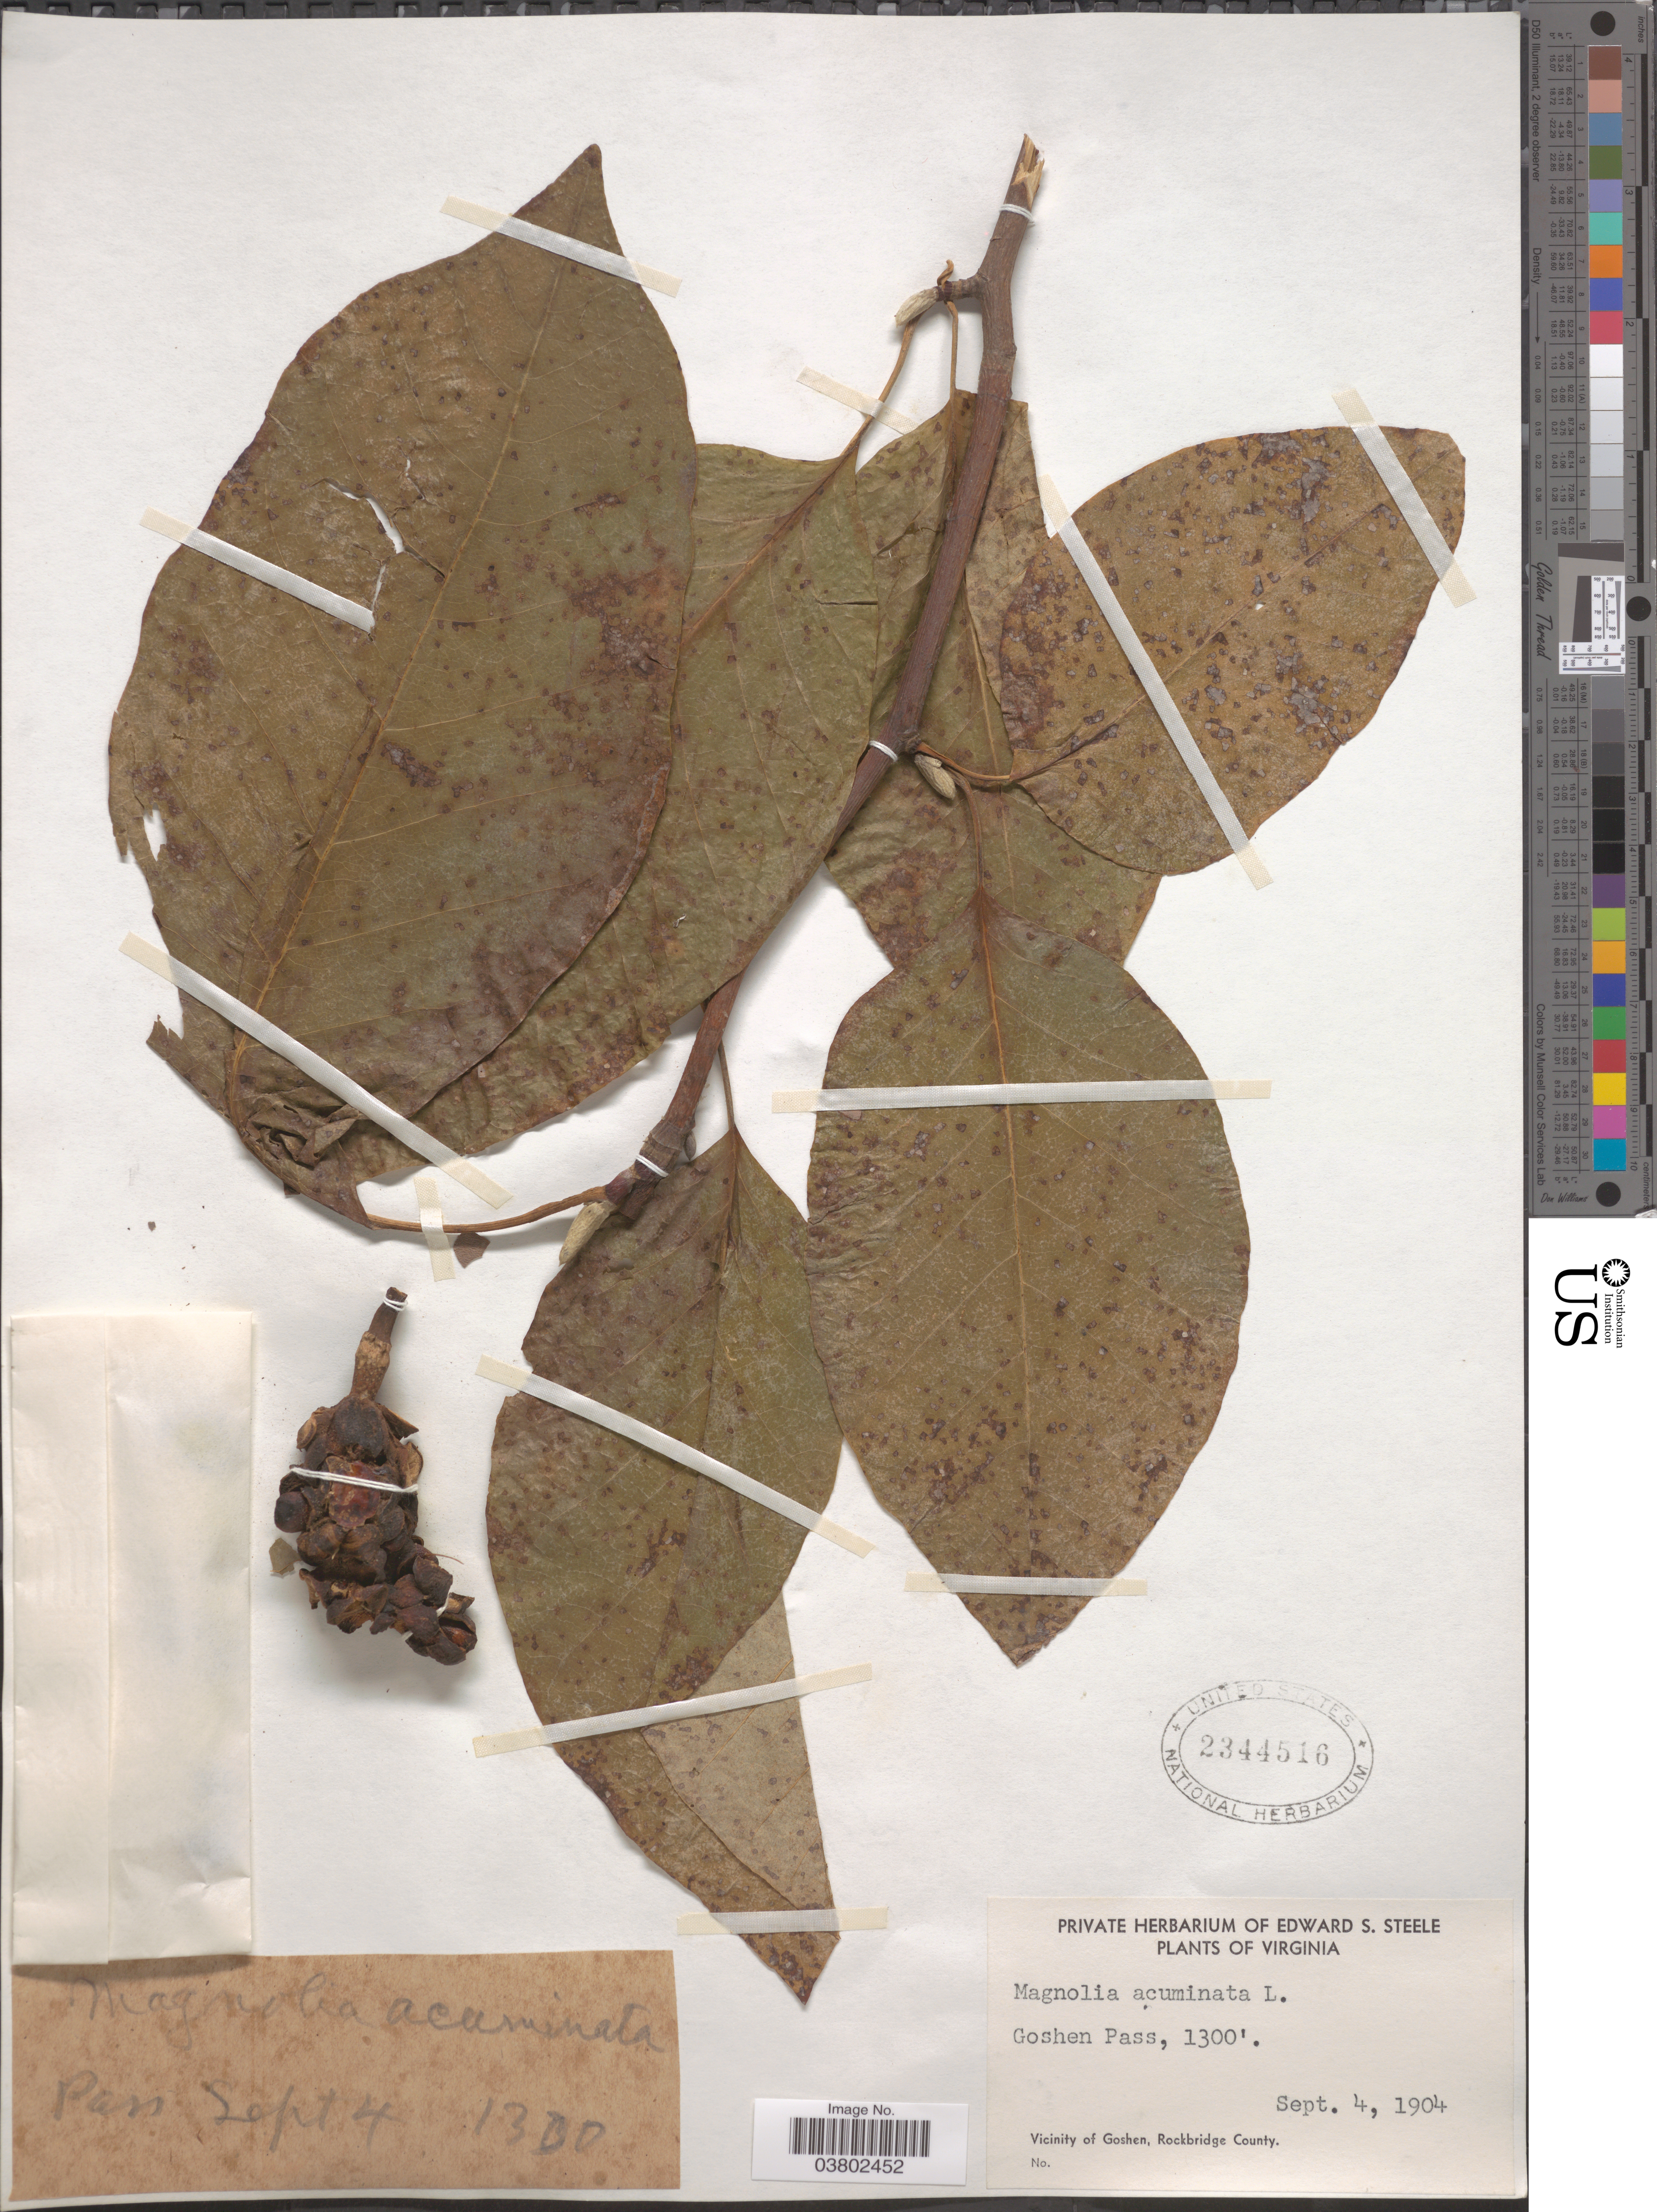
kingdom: Plantae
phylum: Tracheophyta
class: Magnoliopsida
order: Magnoliales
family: Magnoliaceae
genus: Magnolia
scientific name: Magnolia acuminata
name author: (L.) L.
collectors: ex herb. Edward S. Steele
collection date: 1904-09-04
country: United States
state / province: Virginia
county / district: Rockbridge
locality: Goshen Pass. Vicinity of Goshen, Rockbridge County.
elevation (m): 396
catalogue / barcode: US 2344516